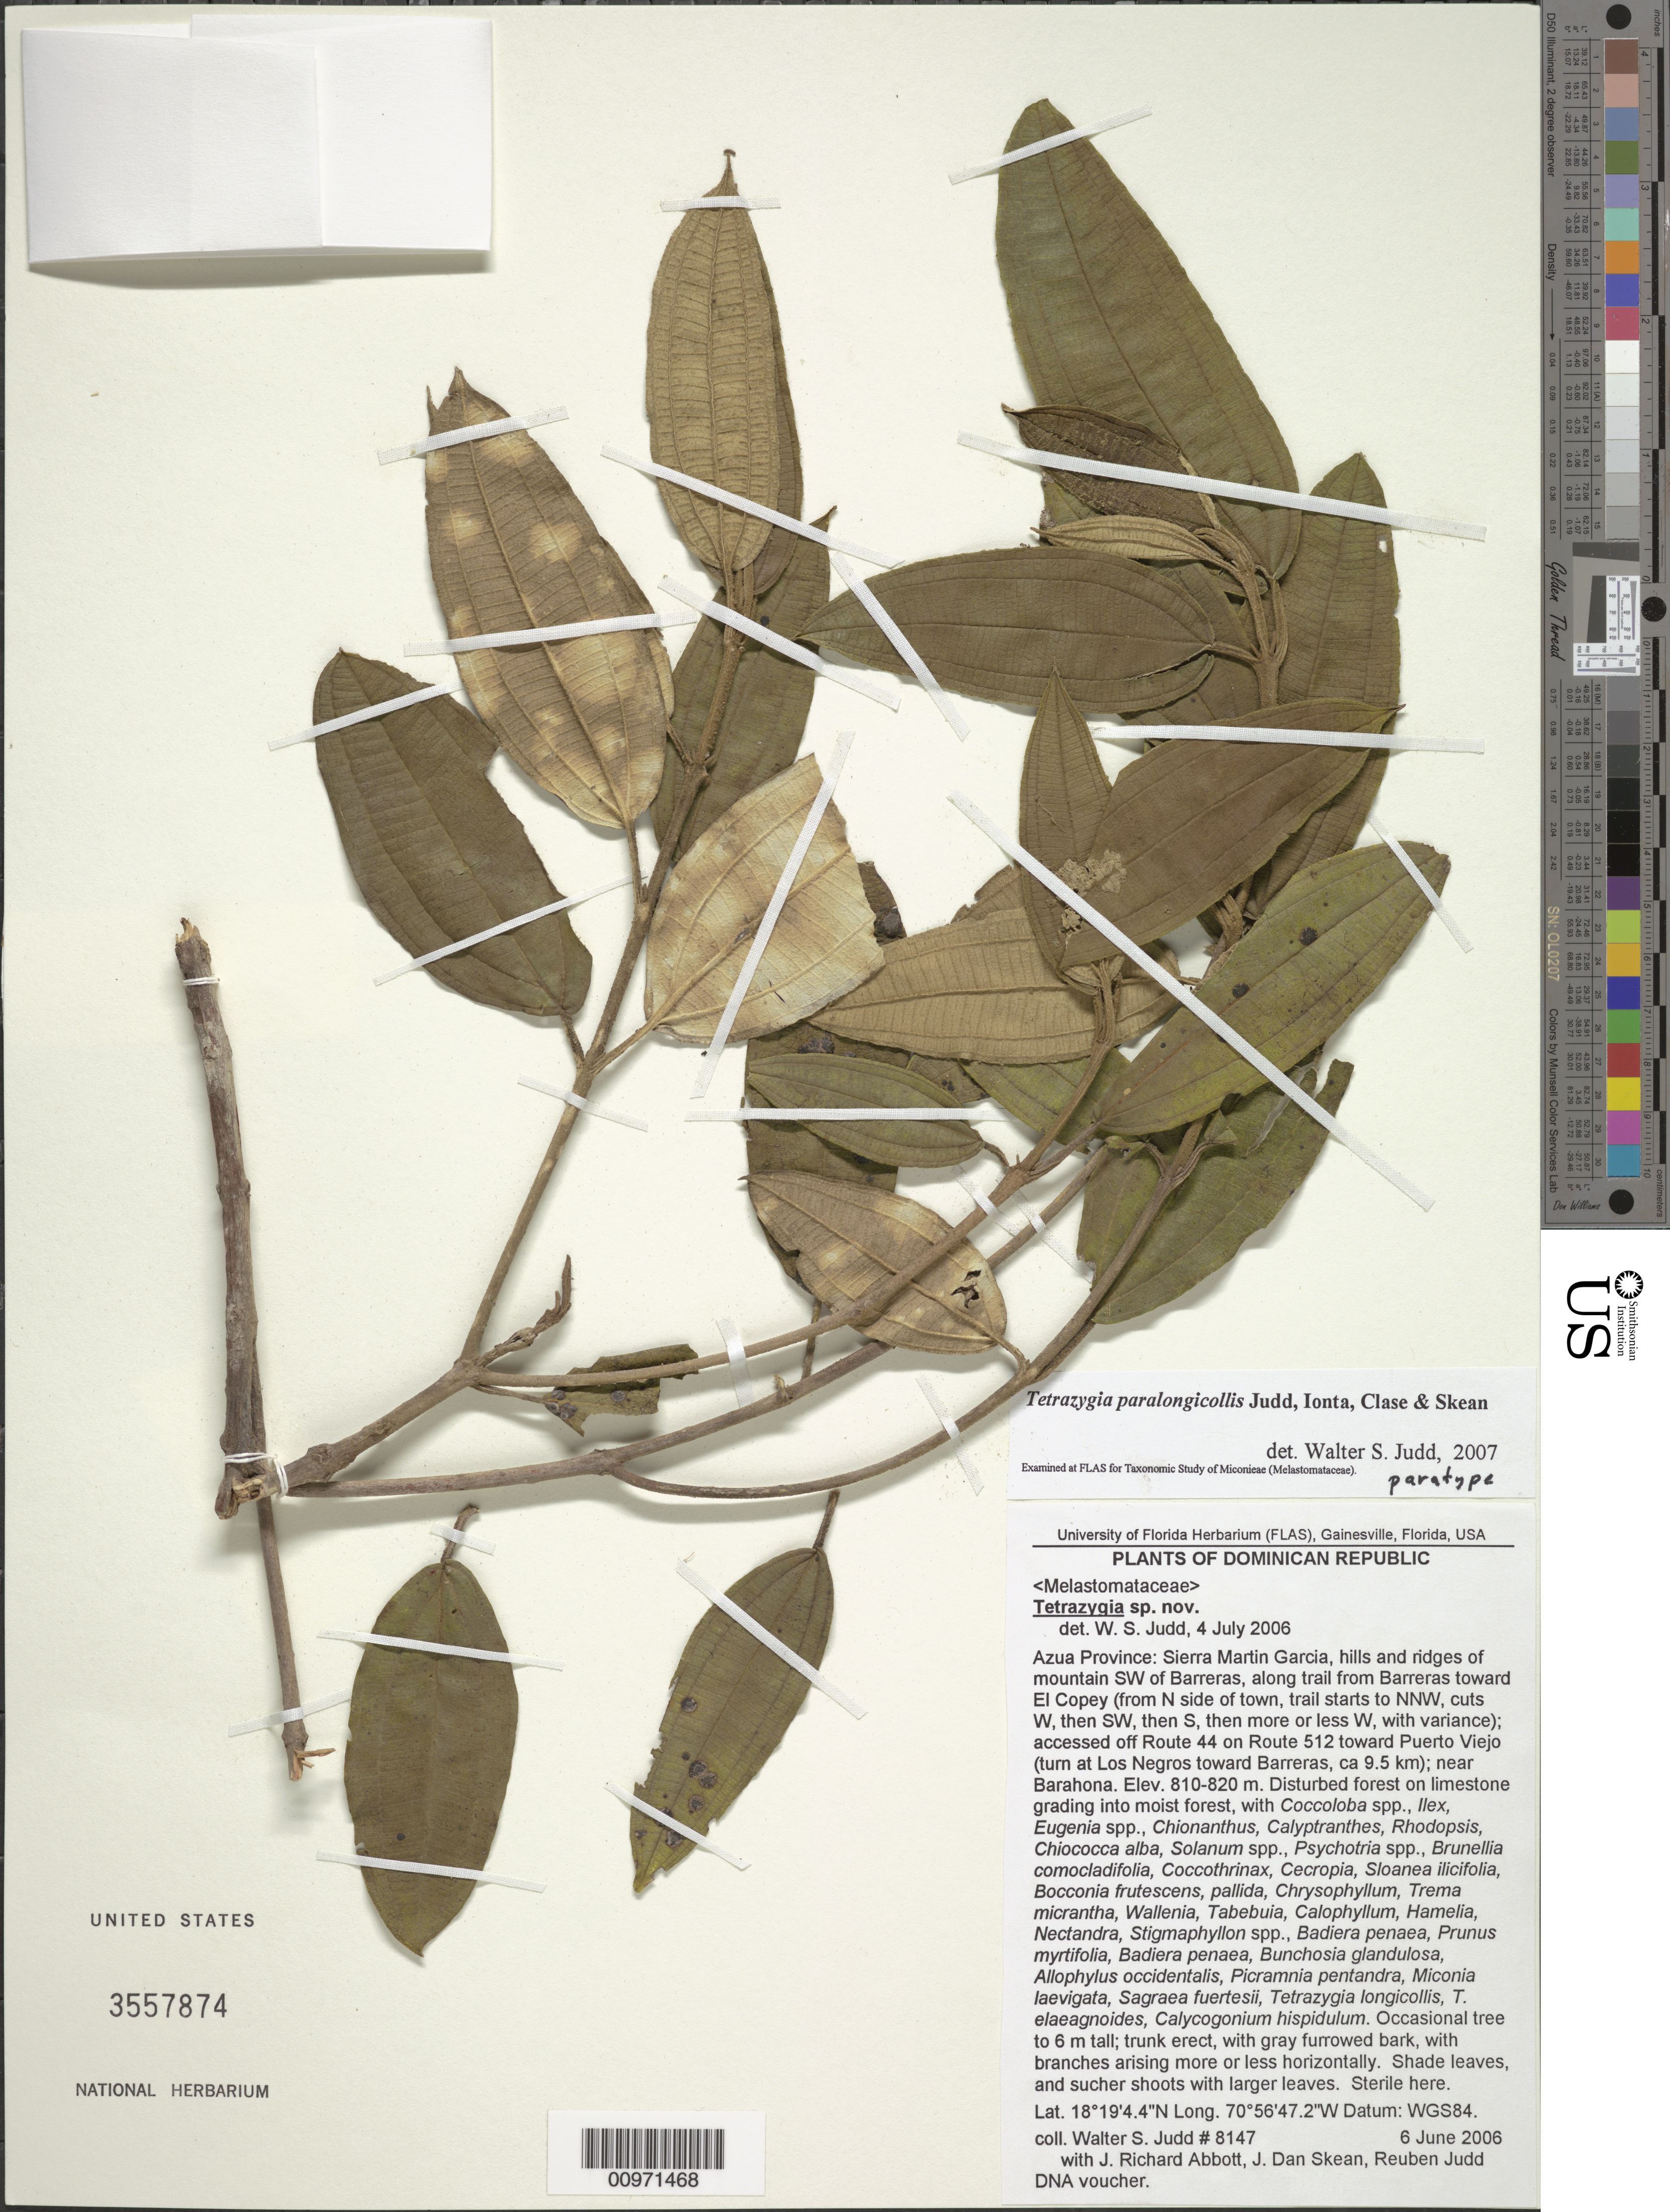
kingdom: Plantae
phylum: Tracheophyta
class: Magnoliopsida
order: Myrtales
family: Melastomataceae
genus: Tetrazygia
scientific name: Tetrazygia paralongicollis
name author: Judd et al.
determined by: Judd, Walter S.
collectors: W. S. Judd, J. R. Abbot, J. D. Skean & R. Judd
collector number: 8147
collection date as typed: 06 Jun 2006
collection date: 2006-06-06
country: Dominican Republic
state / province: Azua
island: Hispaniola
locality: Sierra Martin Garcia, SW of Barreras, along trail from Barreras to El Copey; near Barahona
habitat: Disturbed limestone gradinginto moist forest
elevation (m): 810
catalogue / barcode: US 3557874